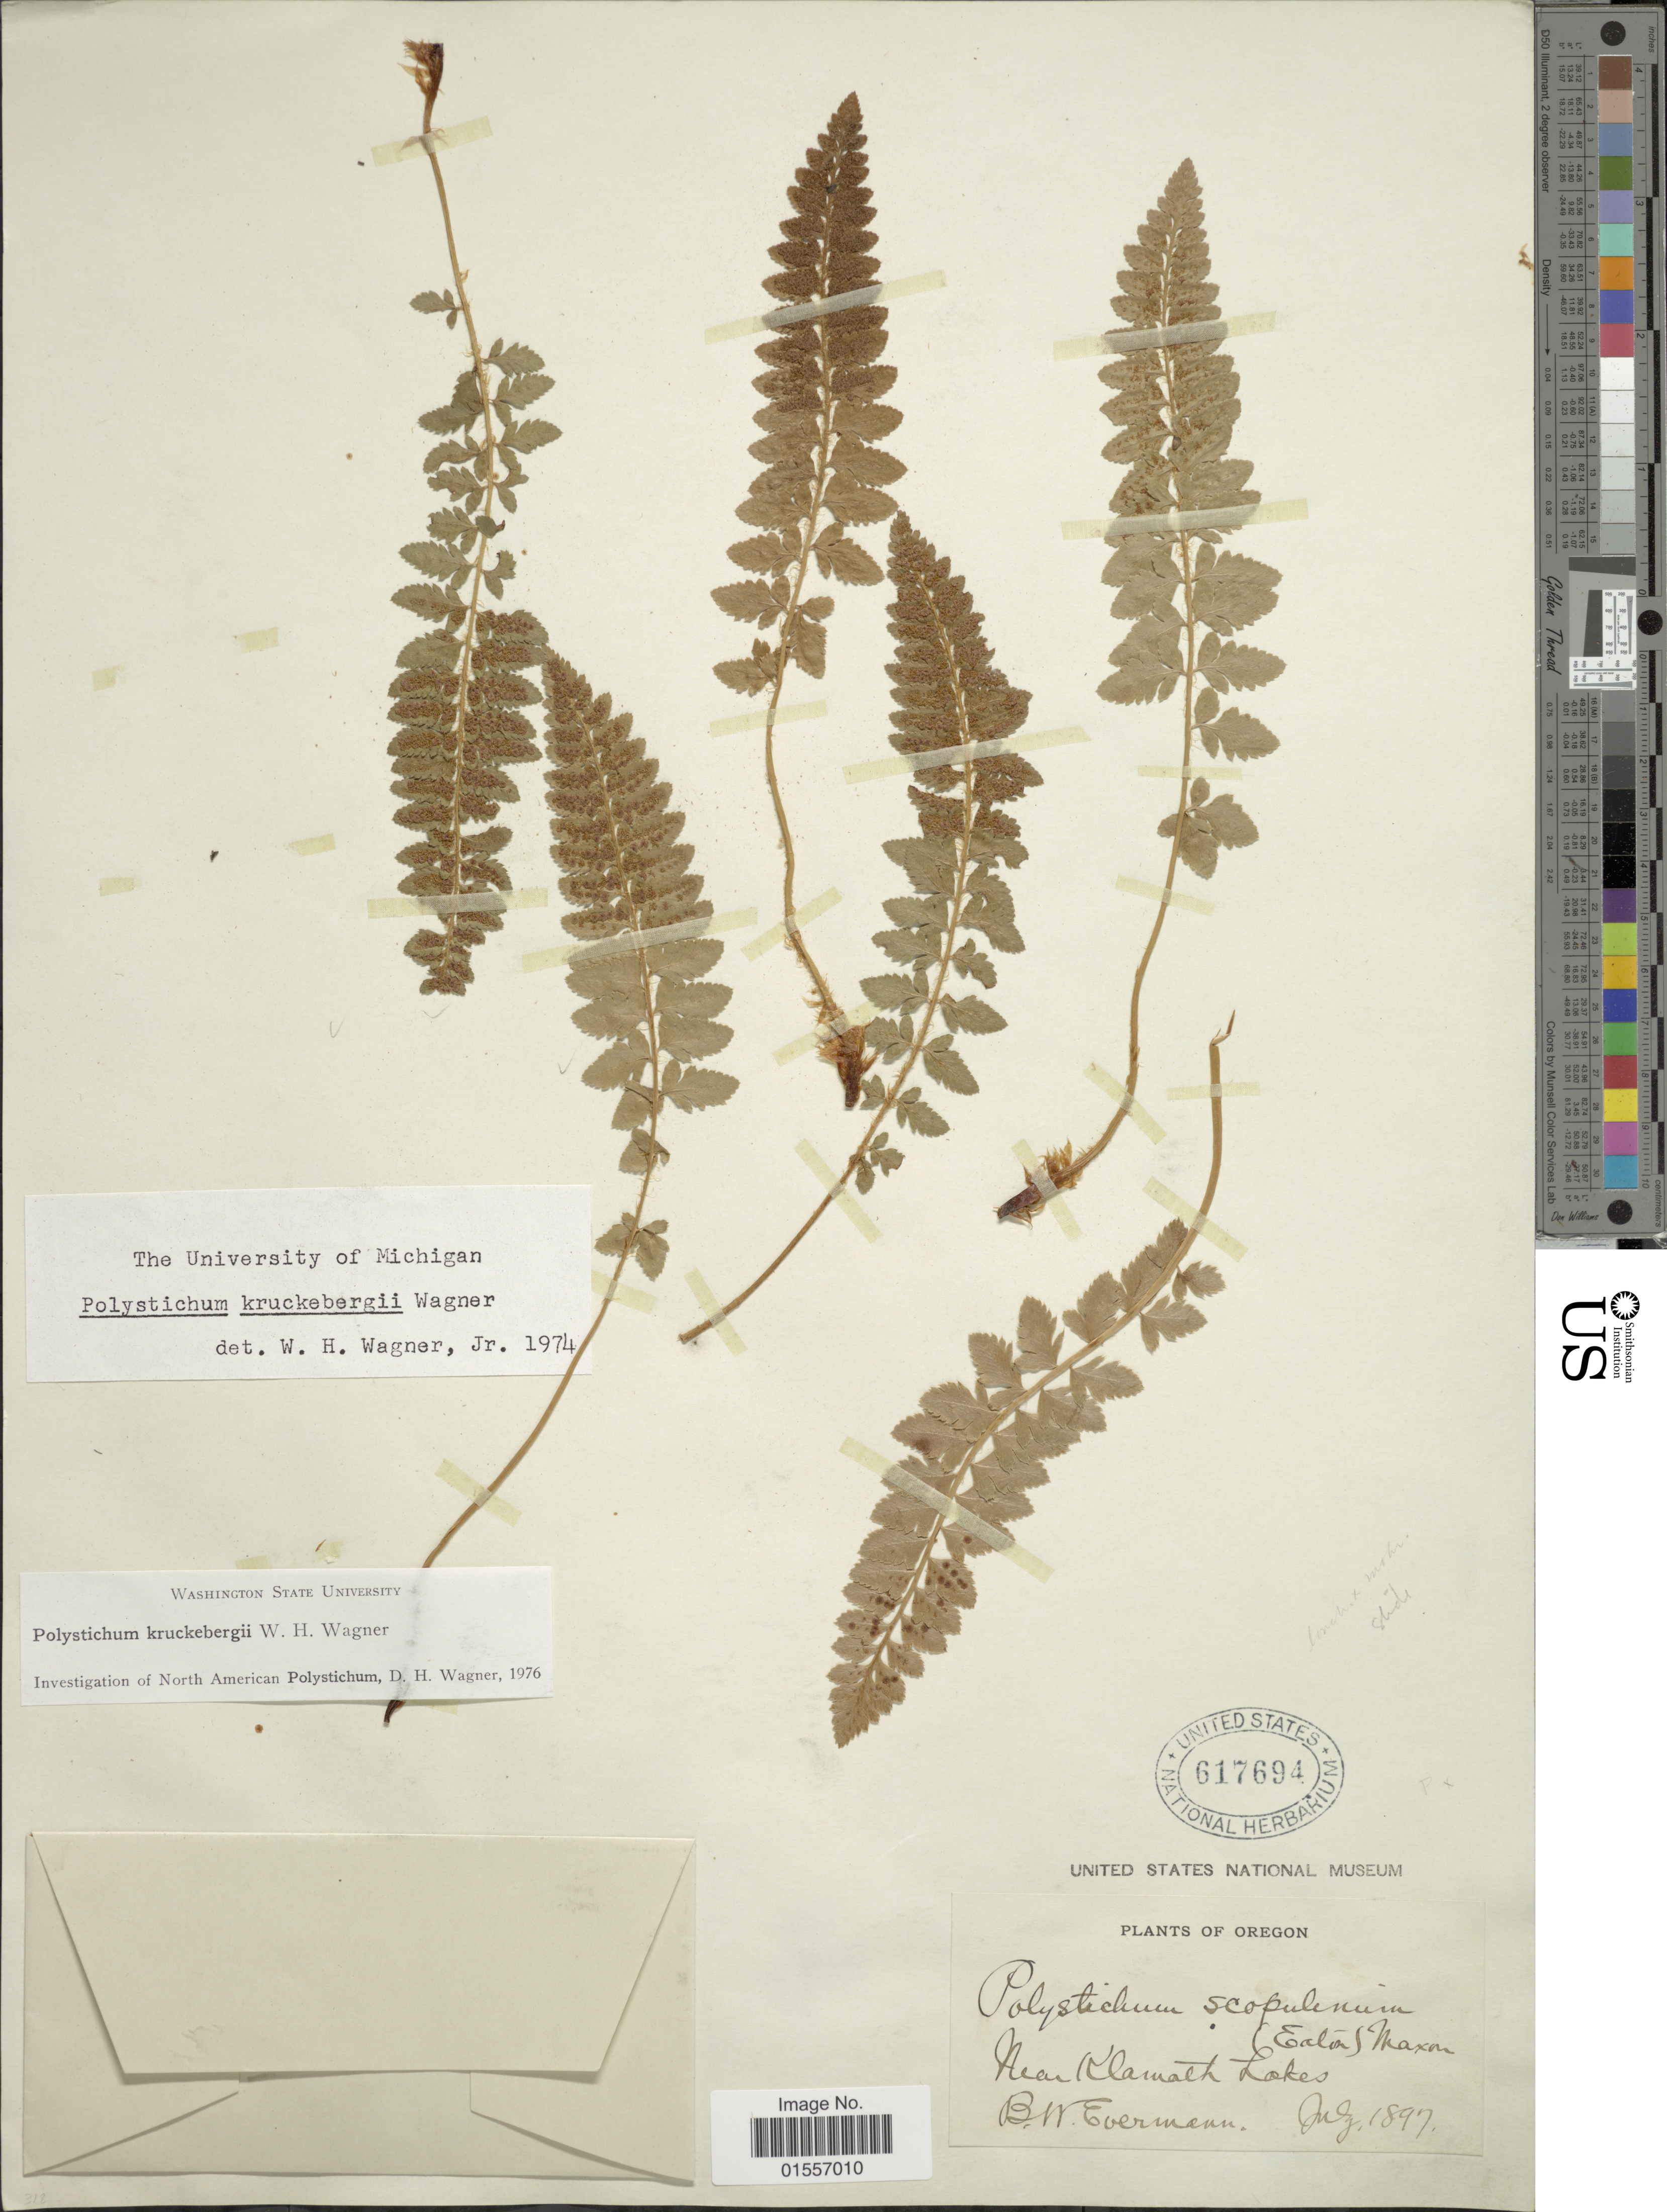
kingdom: Plantae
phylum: Tracheophyta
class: Polypodiopsida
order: Polypodiales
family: Dryopteridaceae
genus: Polystichum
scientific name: Polystichum kruckebergii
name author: W.H. Wagner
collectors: B. W. Evermann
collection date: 1897-07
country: United States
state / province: Oregon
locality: Near Klamath Lakes.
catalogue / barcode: US 617694